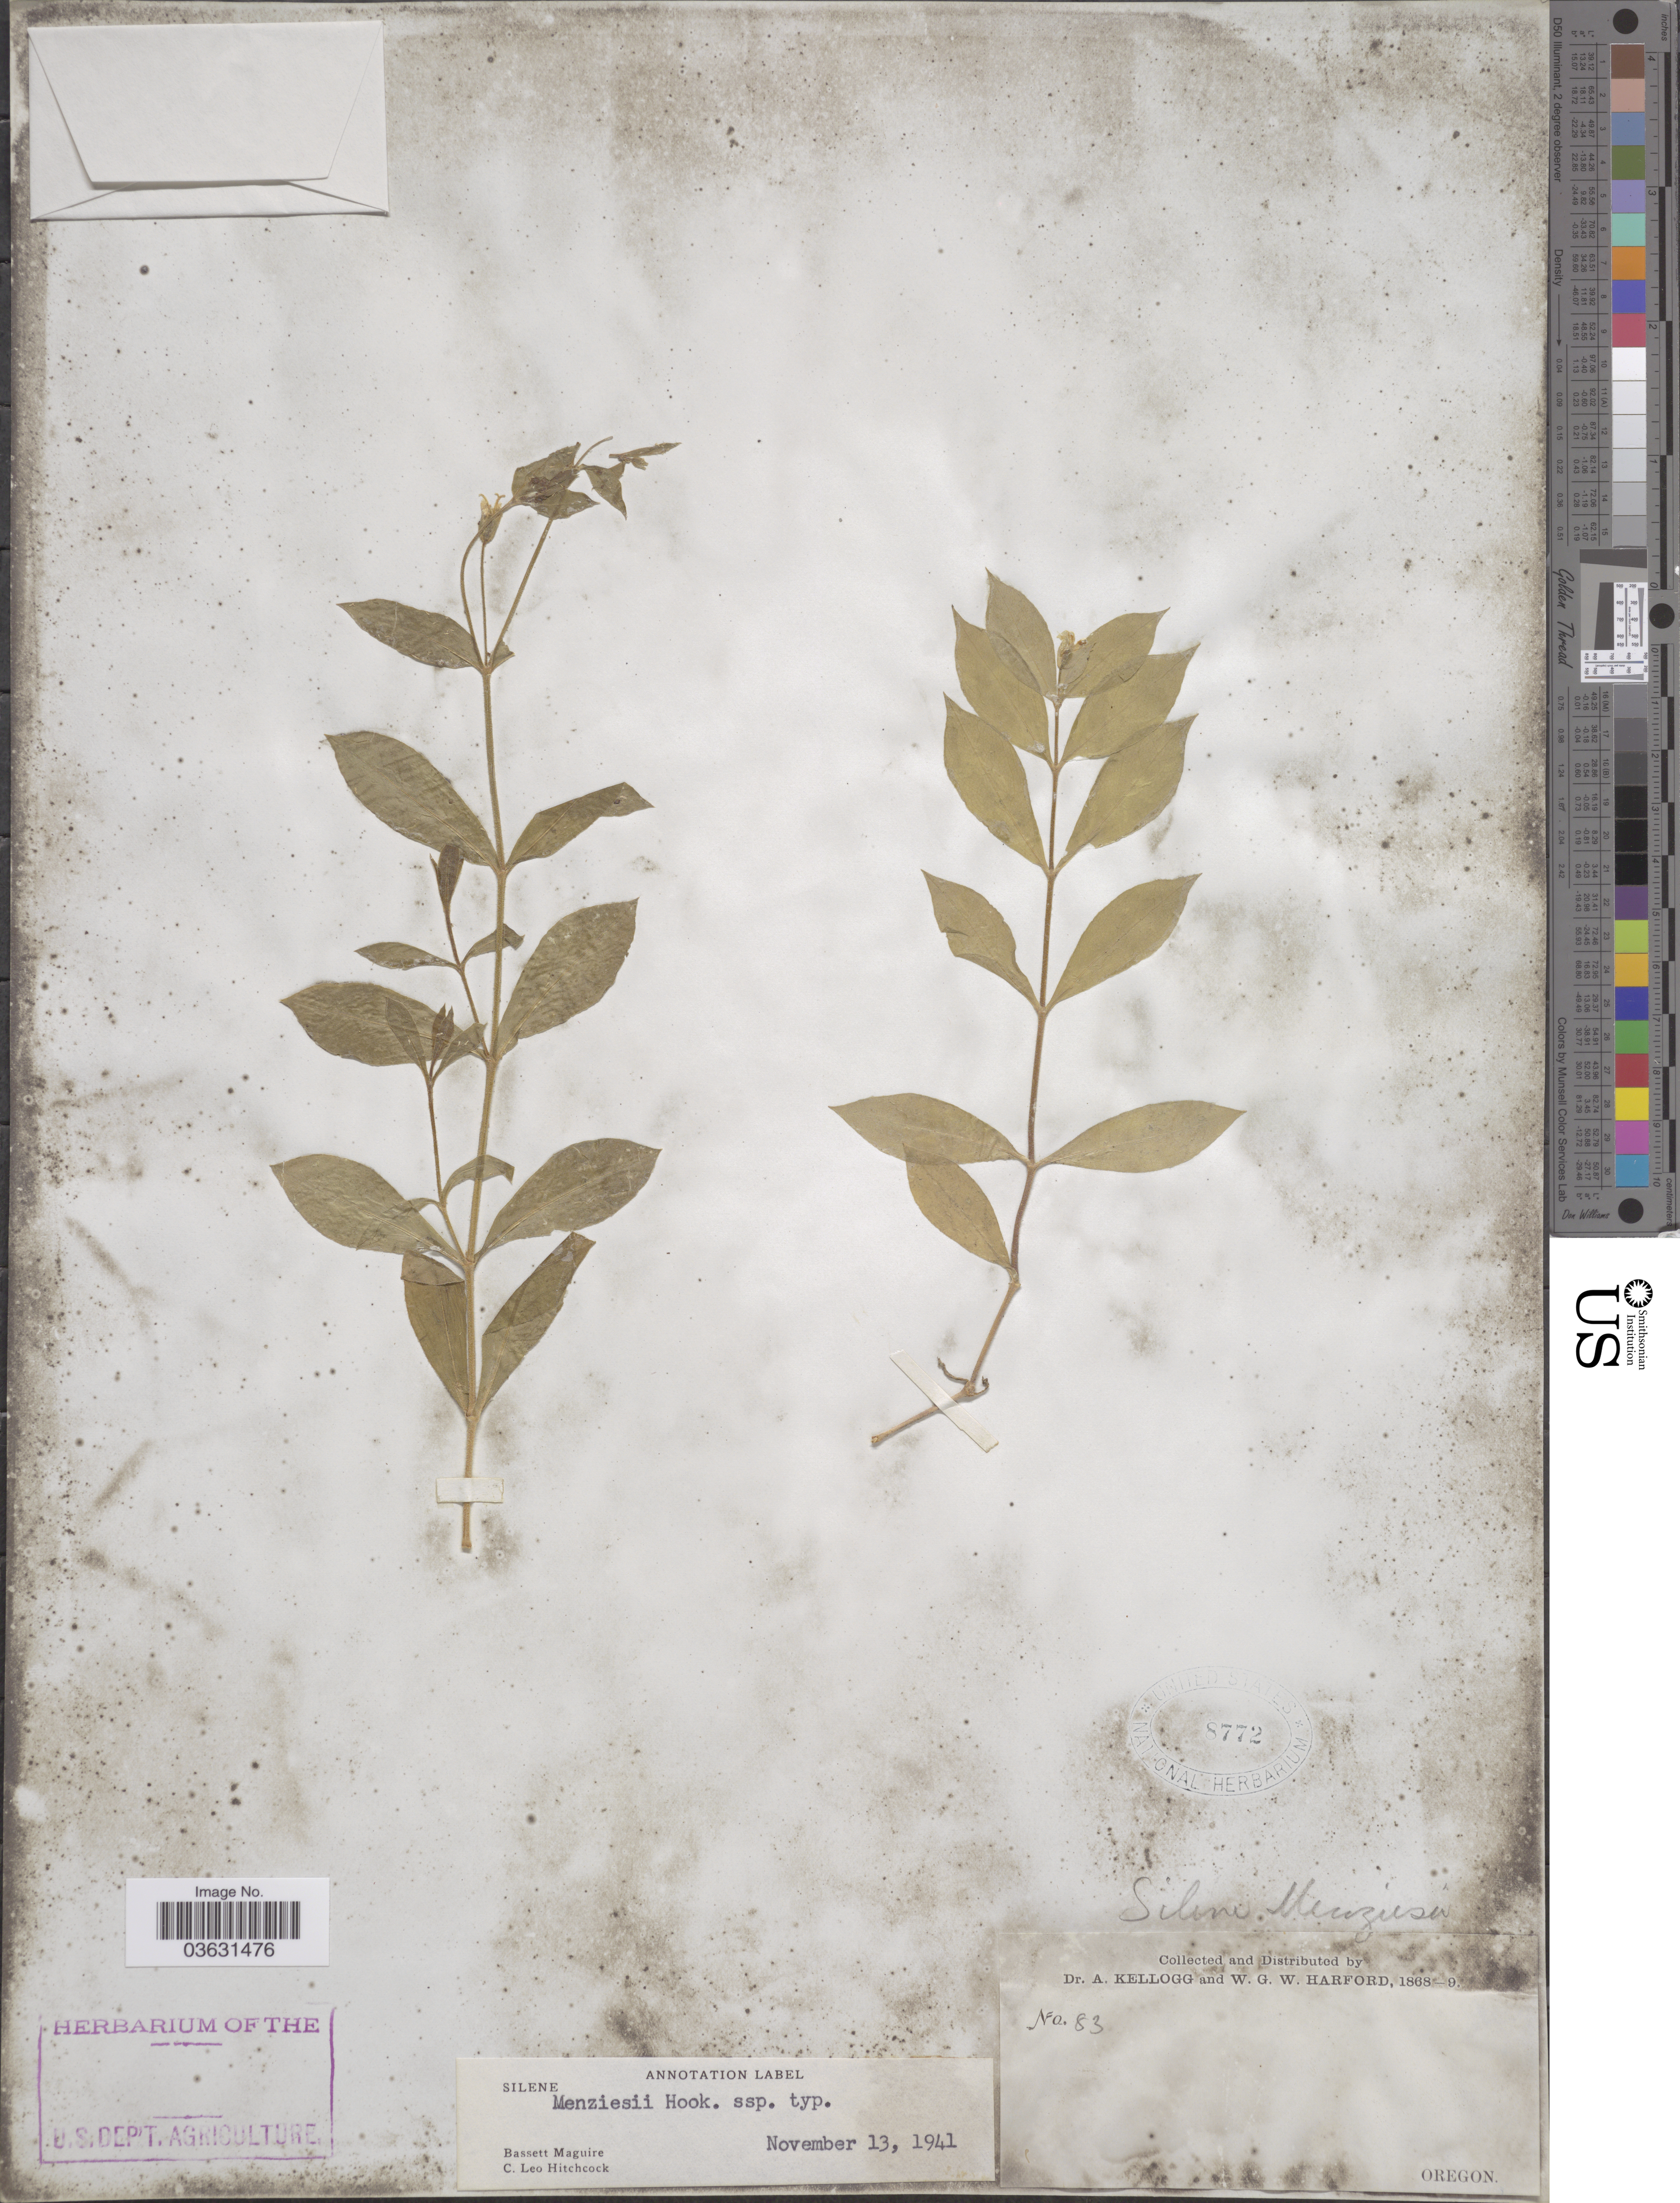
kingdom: Plantae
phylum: Tracheophyta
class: Magnoliopsida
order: Caryophyllales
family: Caryophyllaceae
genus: Silene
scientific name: Silene menziesii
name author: Hook.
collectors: A. Kellogg & W. G. W. Harford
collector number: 83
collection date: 1868/1869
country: United States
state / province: Oregon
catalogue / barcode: US 8772